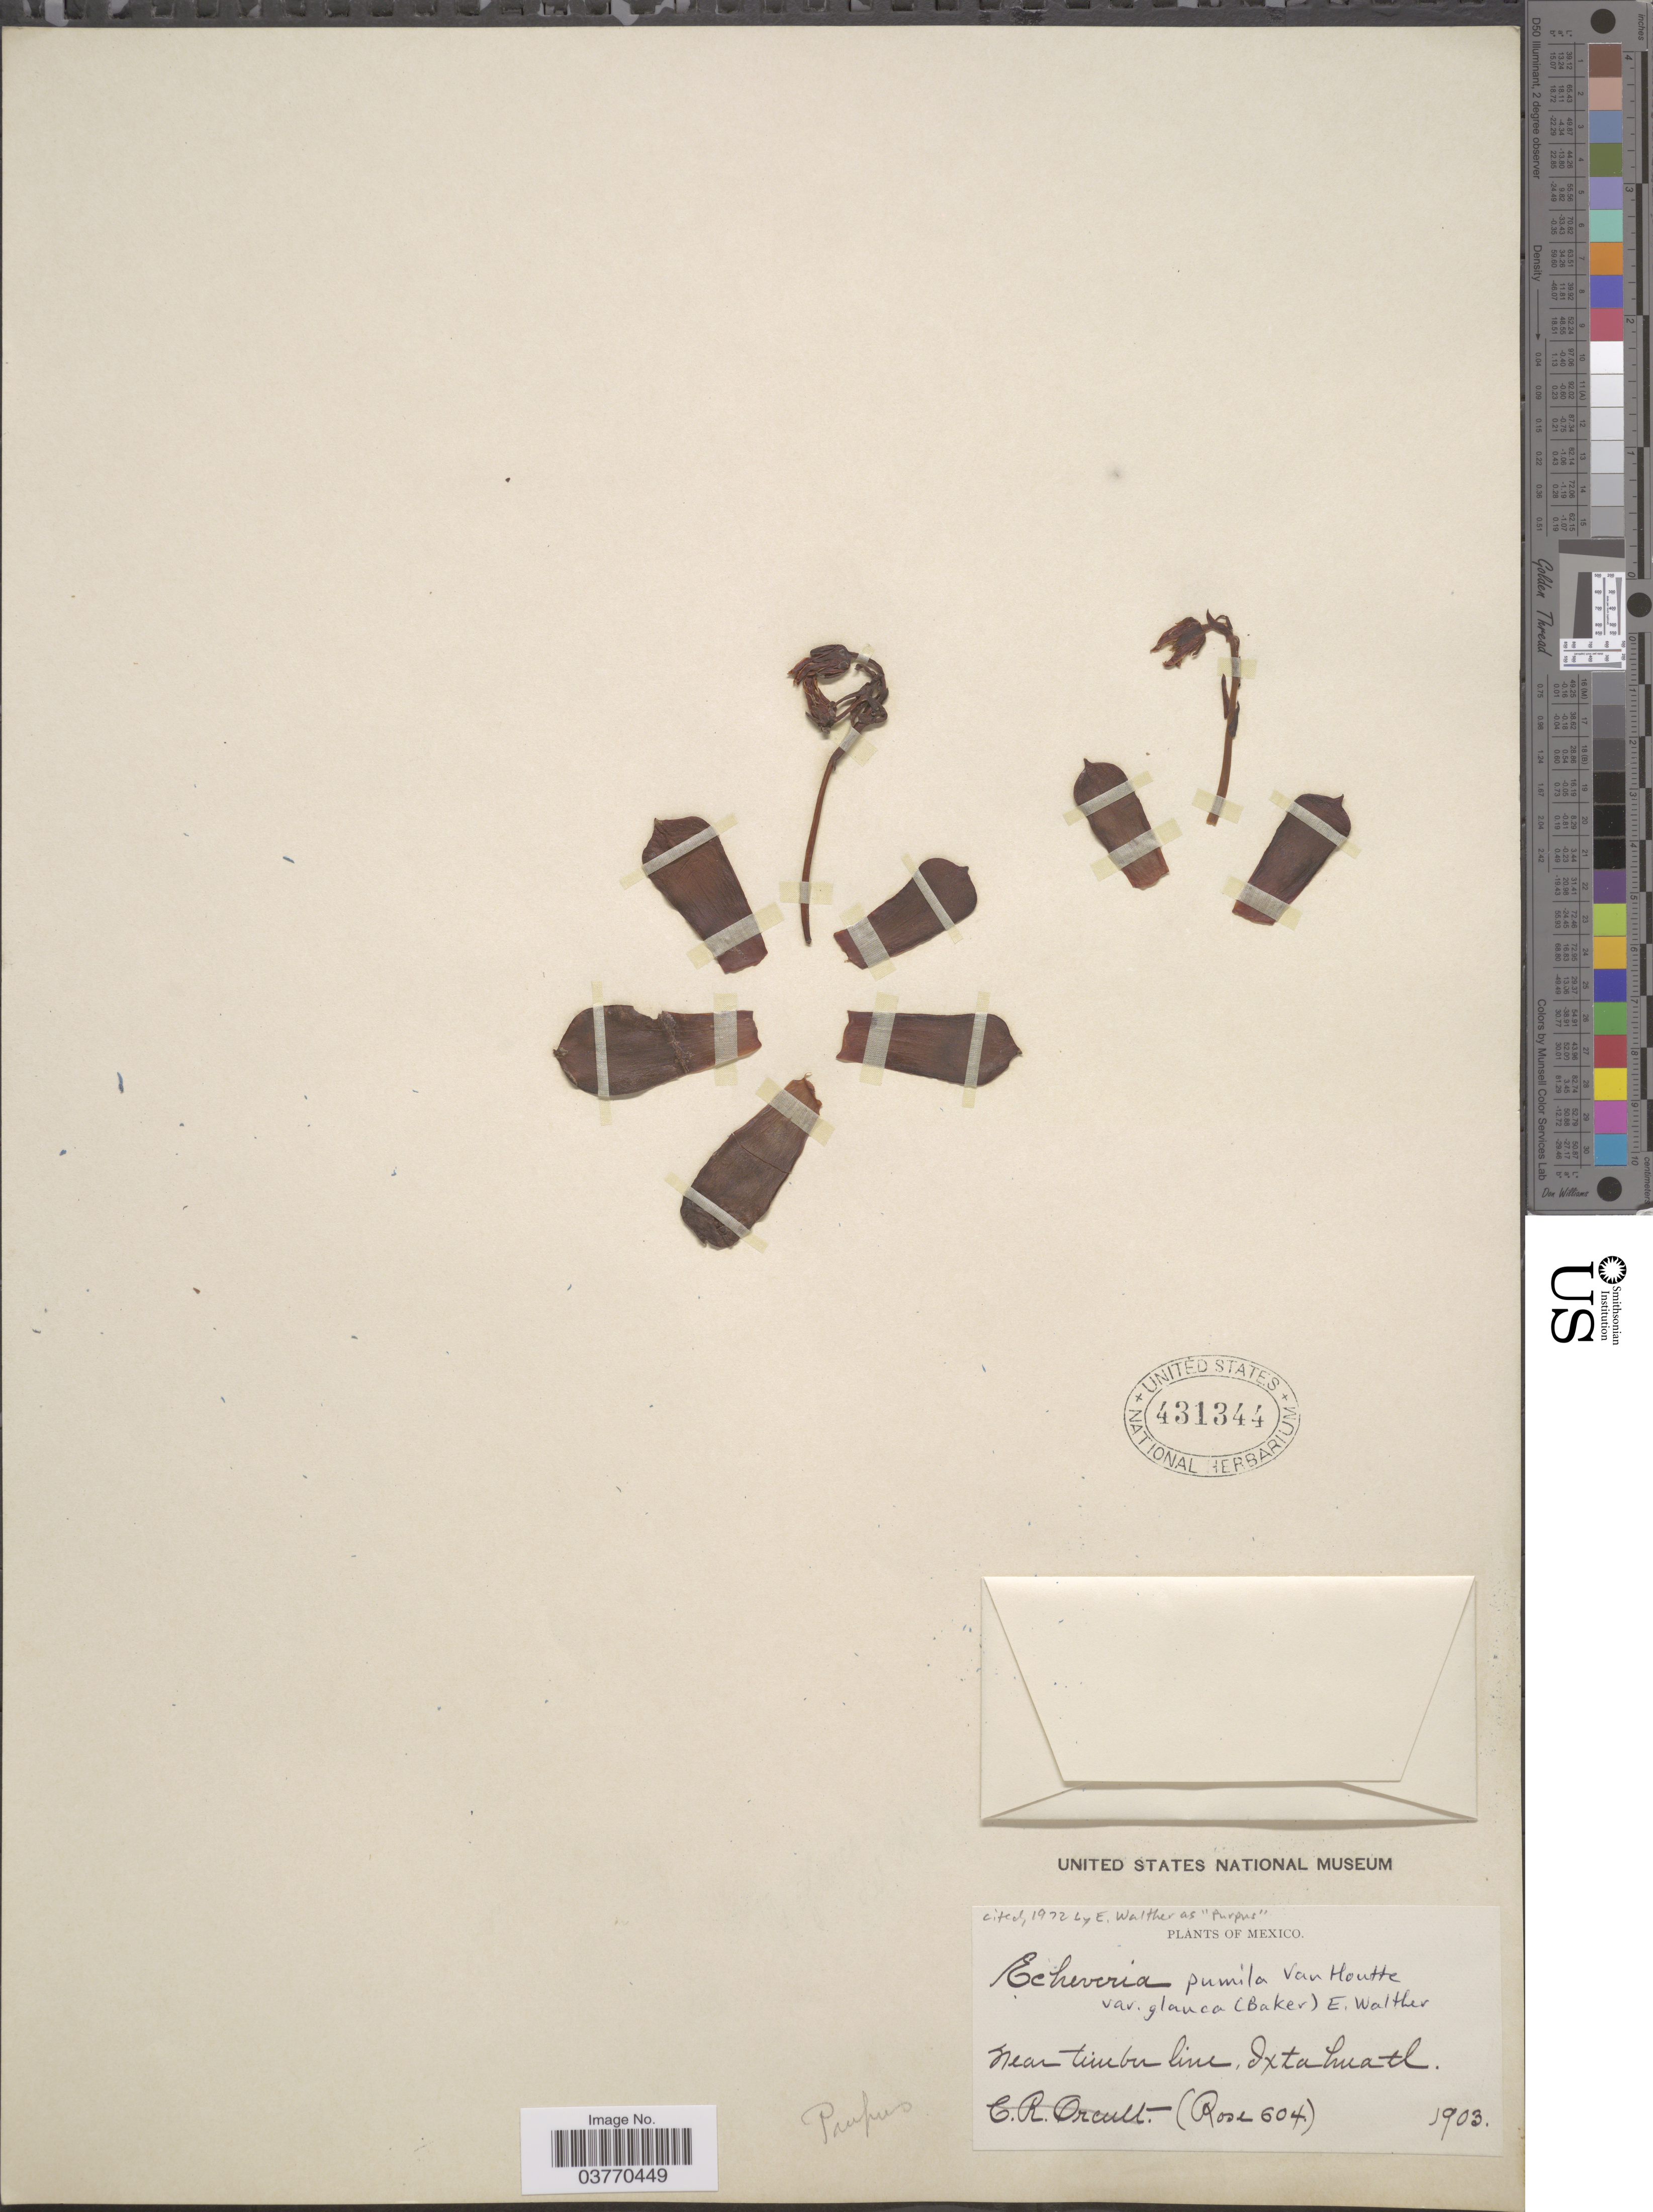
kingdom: Plantae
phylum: Tracheophyta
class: Magnoliopsida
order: Saxifragales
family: Crassulaceae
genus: Echeveria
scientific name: Echeveria pumila var. glauca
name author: (Baker) E. Walther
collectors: C. R. Orcutt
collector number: Rose604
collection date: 1903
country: Mexico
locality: Near timberline, Ixtahuatl.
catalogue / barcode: US 431344